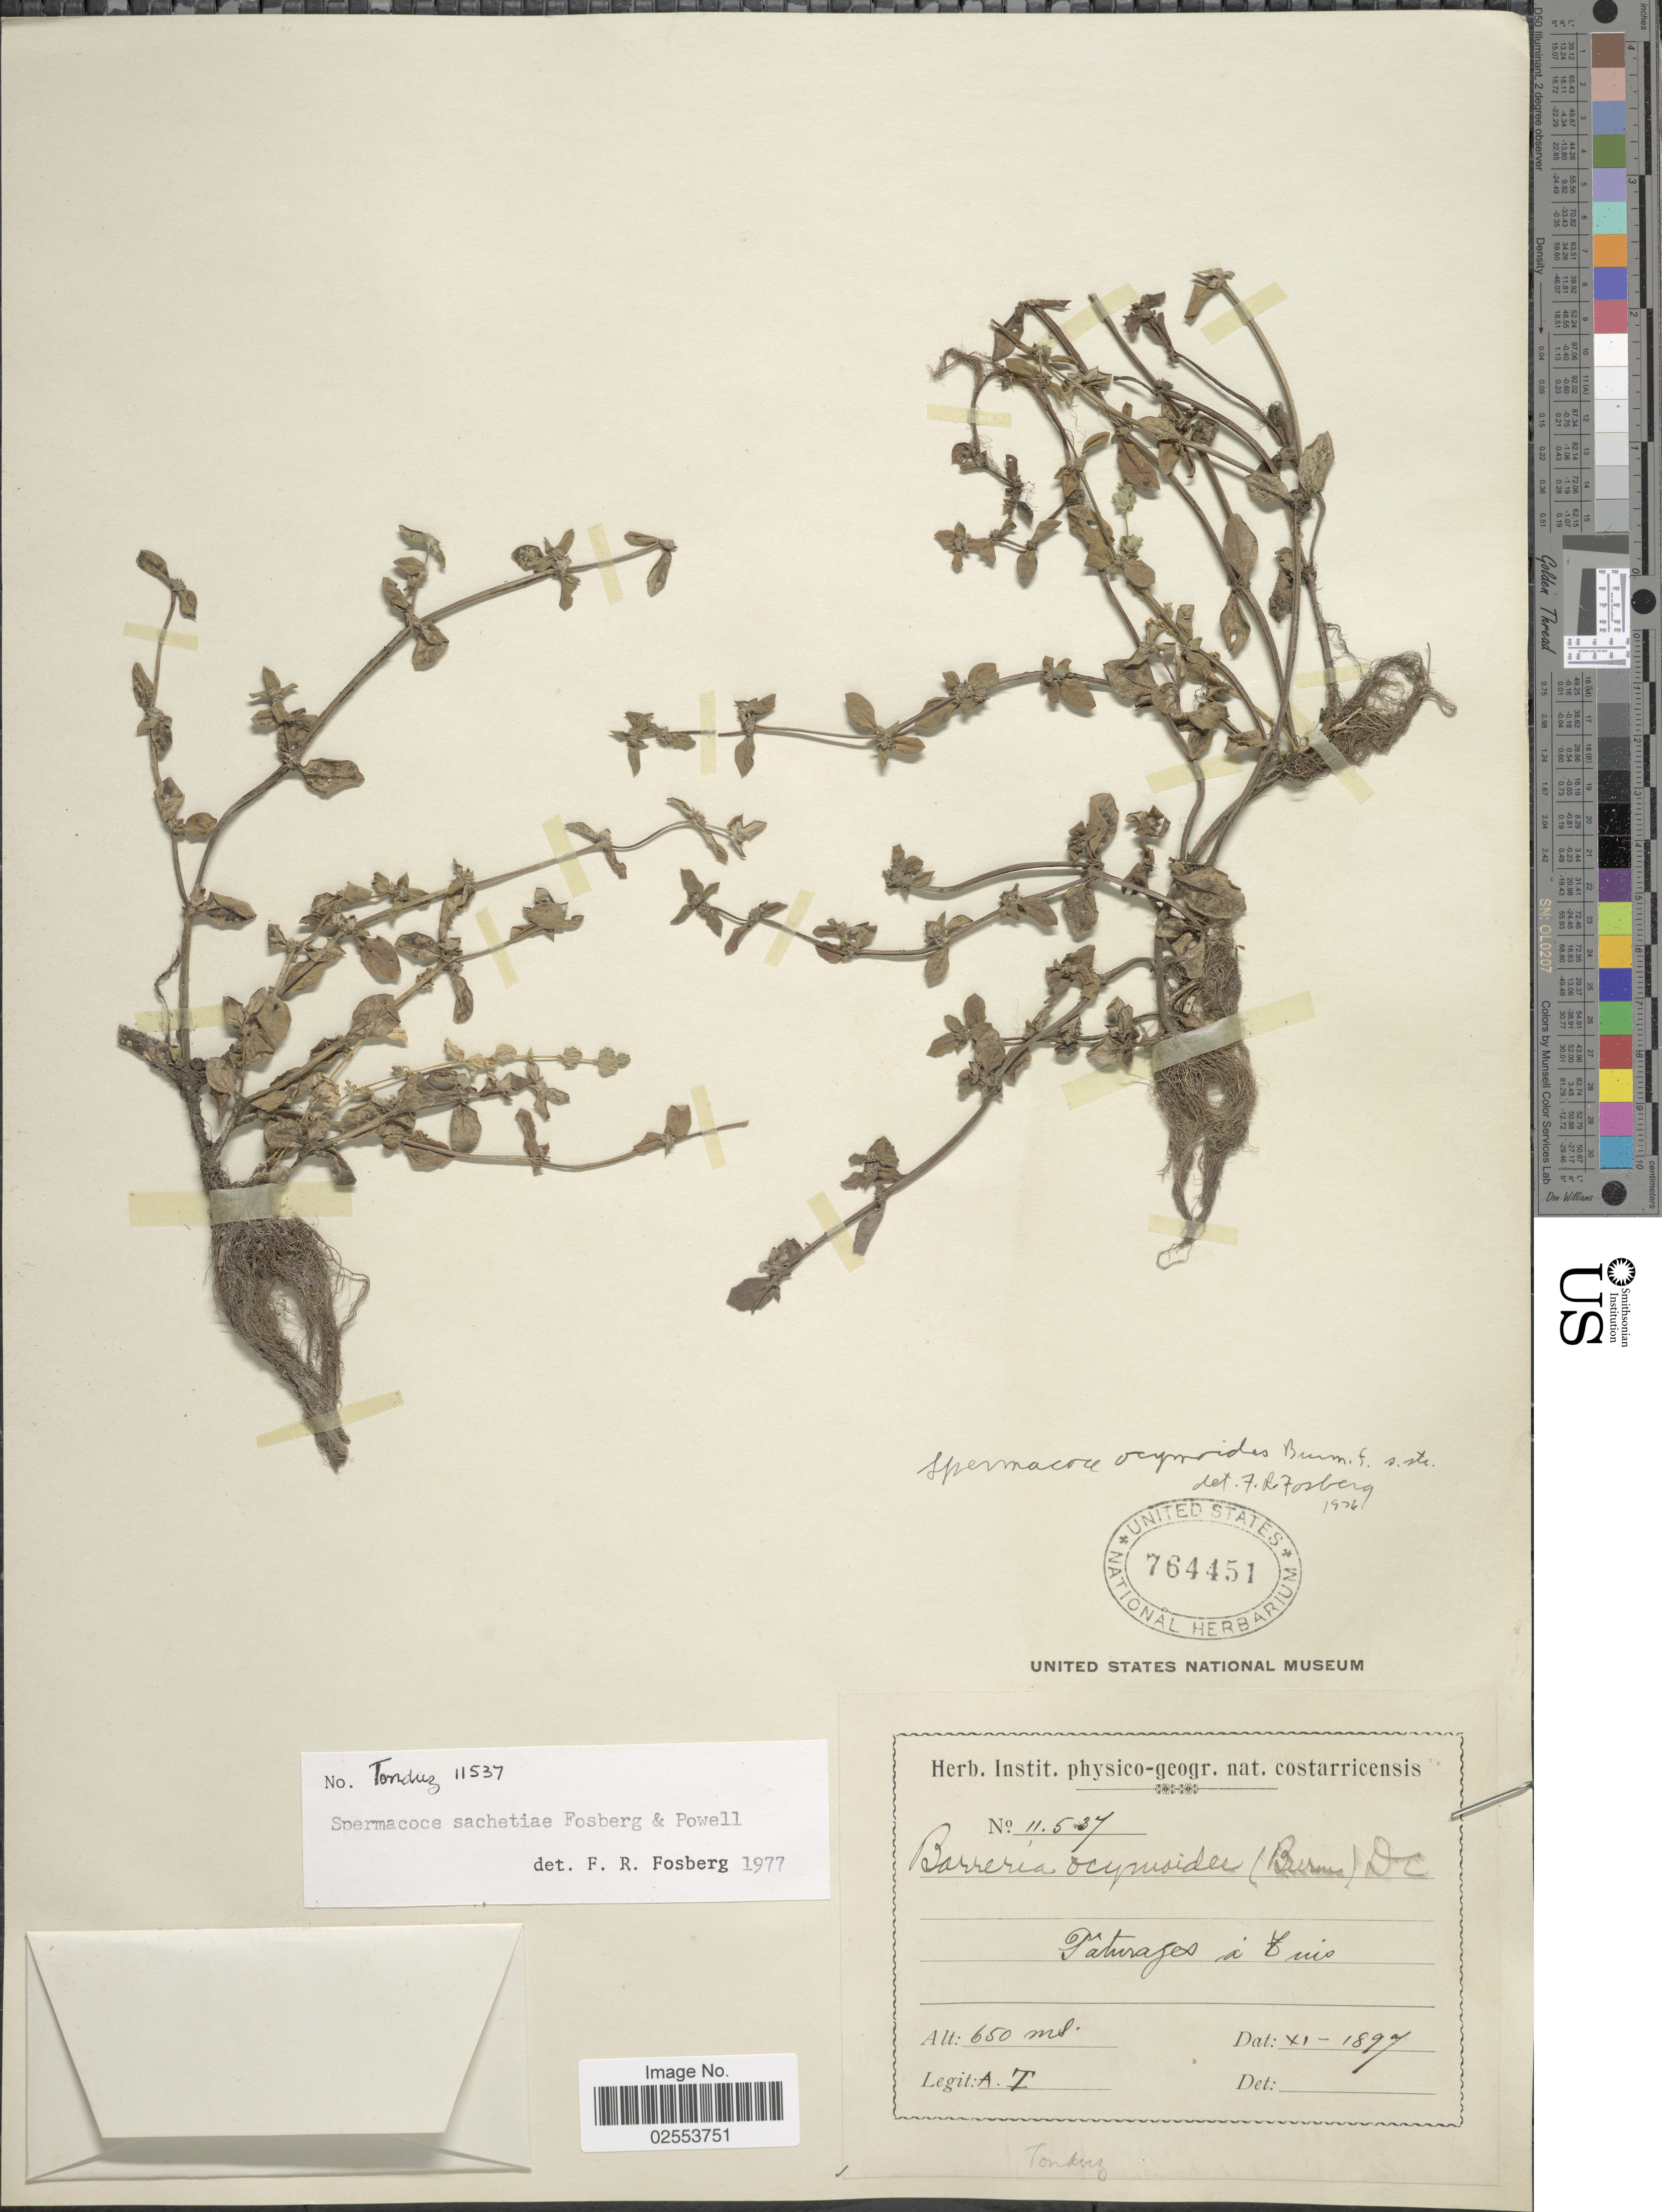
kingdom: Plantae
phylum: Tracheophyta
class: Magnoliopsida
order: Gentianales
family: Rubiaceae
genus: Spermacoce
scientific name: Spermacoce sachetiae Fosberg & D.A. Powell sp. nov. ined.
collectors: A. T.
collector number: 11537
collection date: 1897-11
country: Costa Rica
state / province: Cartago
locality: Pâturages à Tuis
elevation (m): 650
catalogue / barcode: US 764451